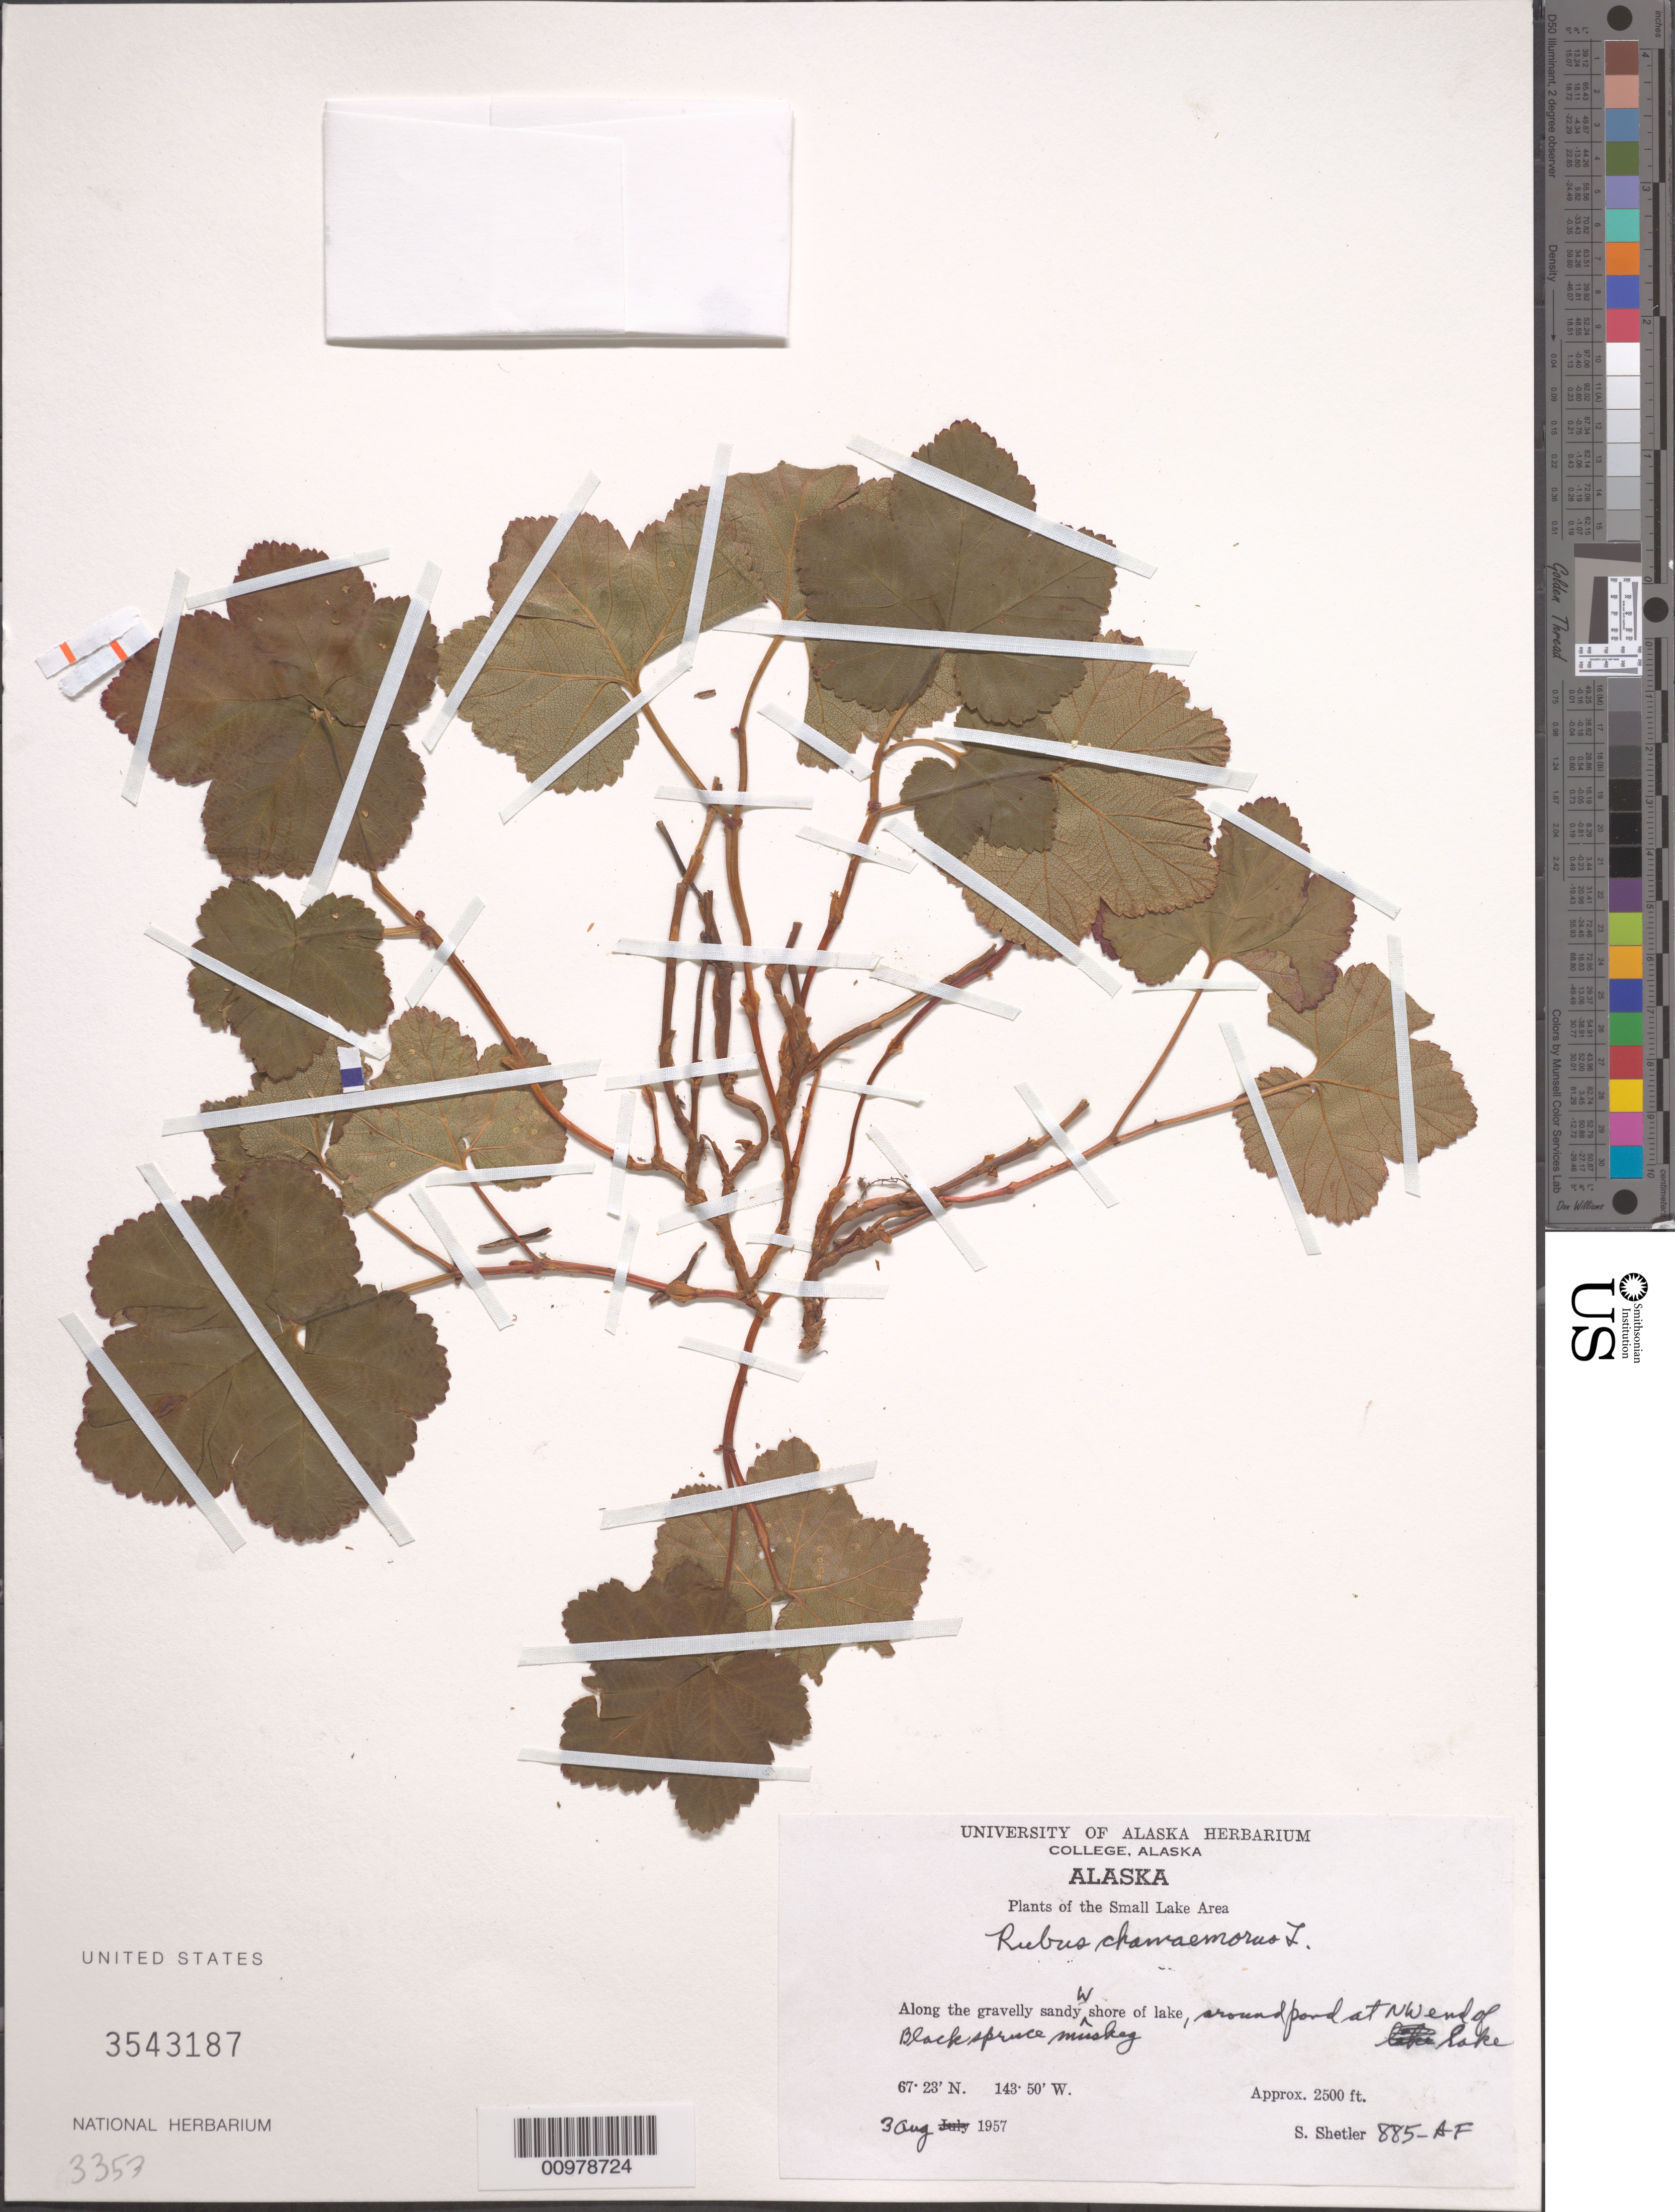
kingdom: Plantae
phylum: Tracheophyta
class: Magnoliopsida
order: Rosales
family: Rosaceae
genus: Rubus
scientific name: Rubus chamaemorus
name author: L.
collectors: S. Shetler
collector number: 885-AF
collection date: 1957-08-03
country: United States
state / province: Alaska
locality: The Small Lake Area. Along the gravelly sandy W musky shore of lake, aroung pond at NW end of lake.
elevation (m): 762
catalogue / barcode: US 3543187